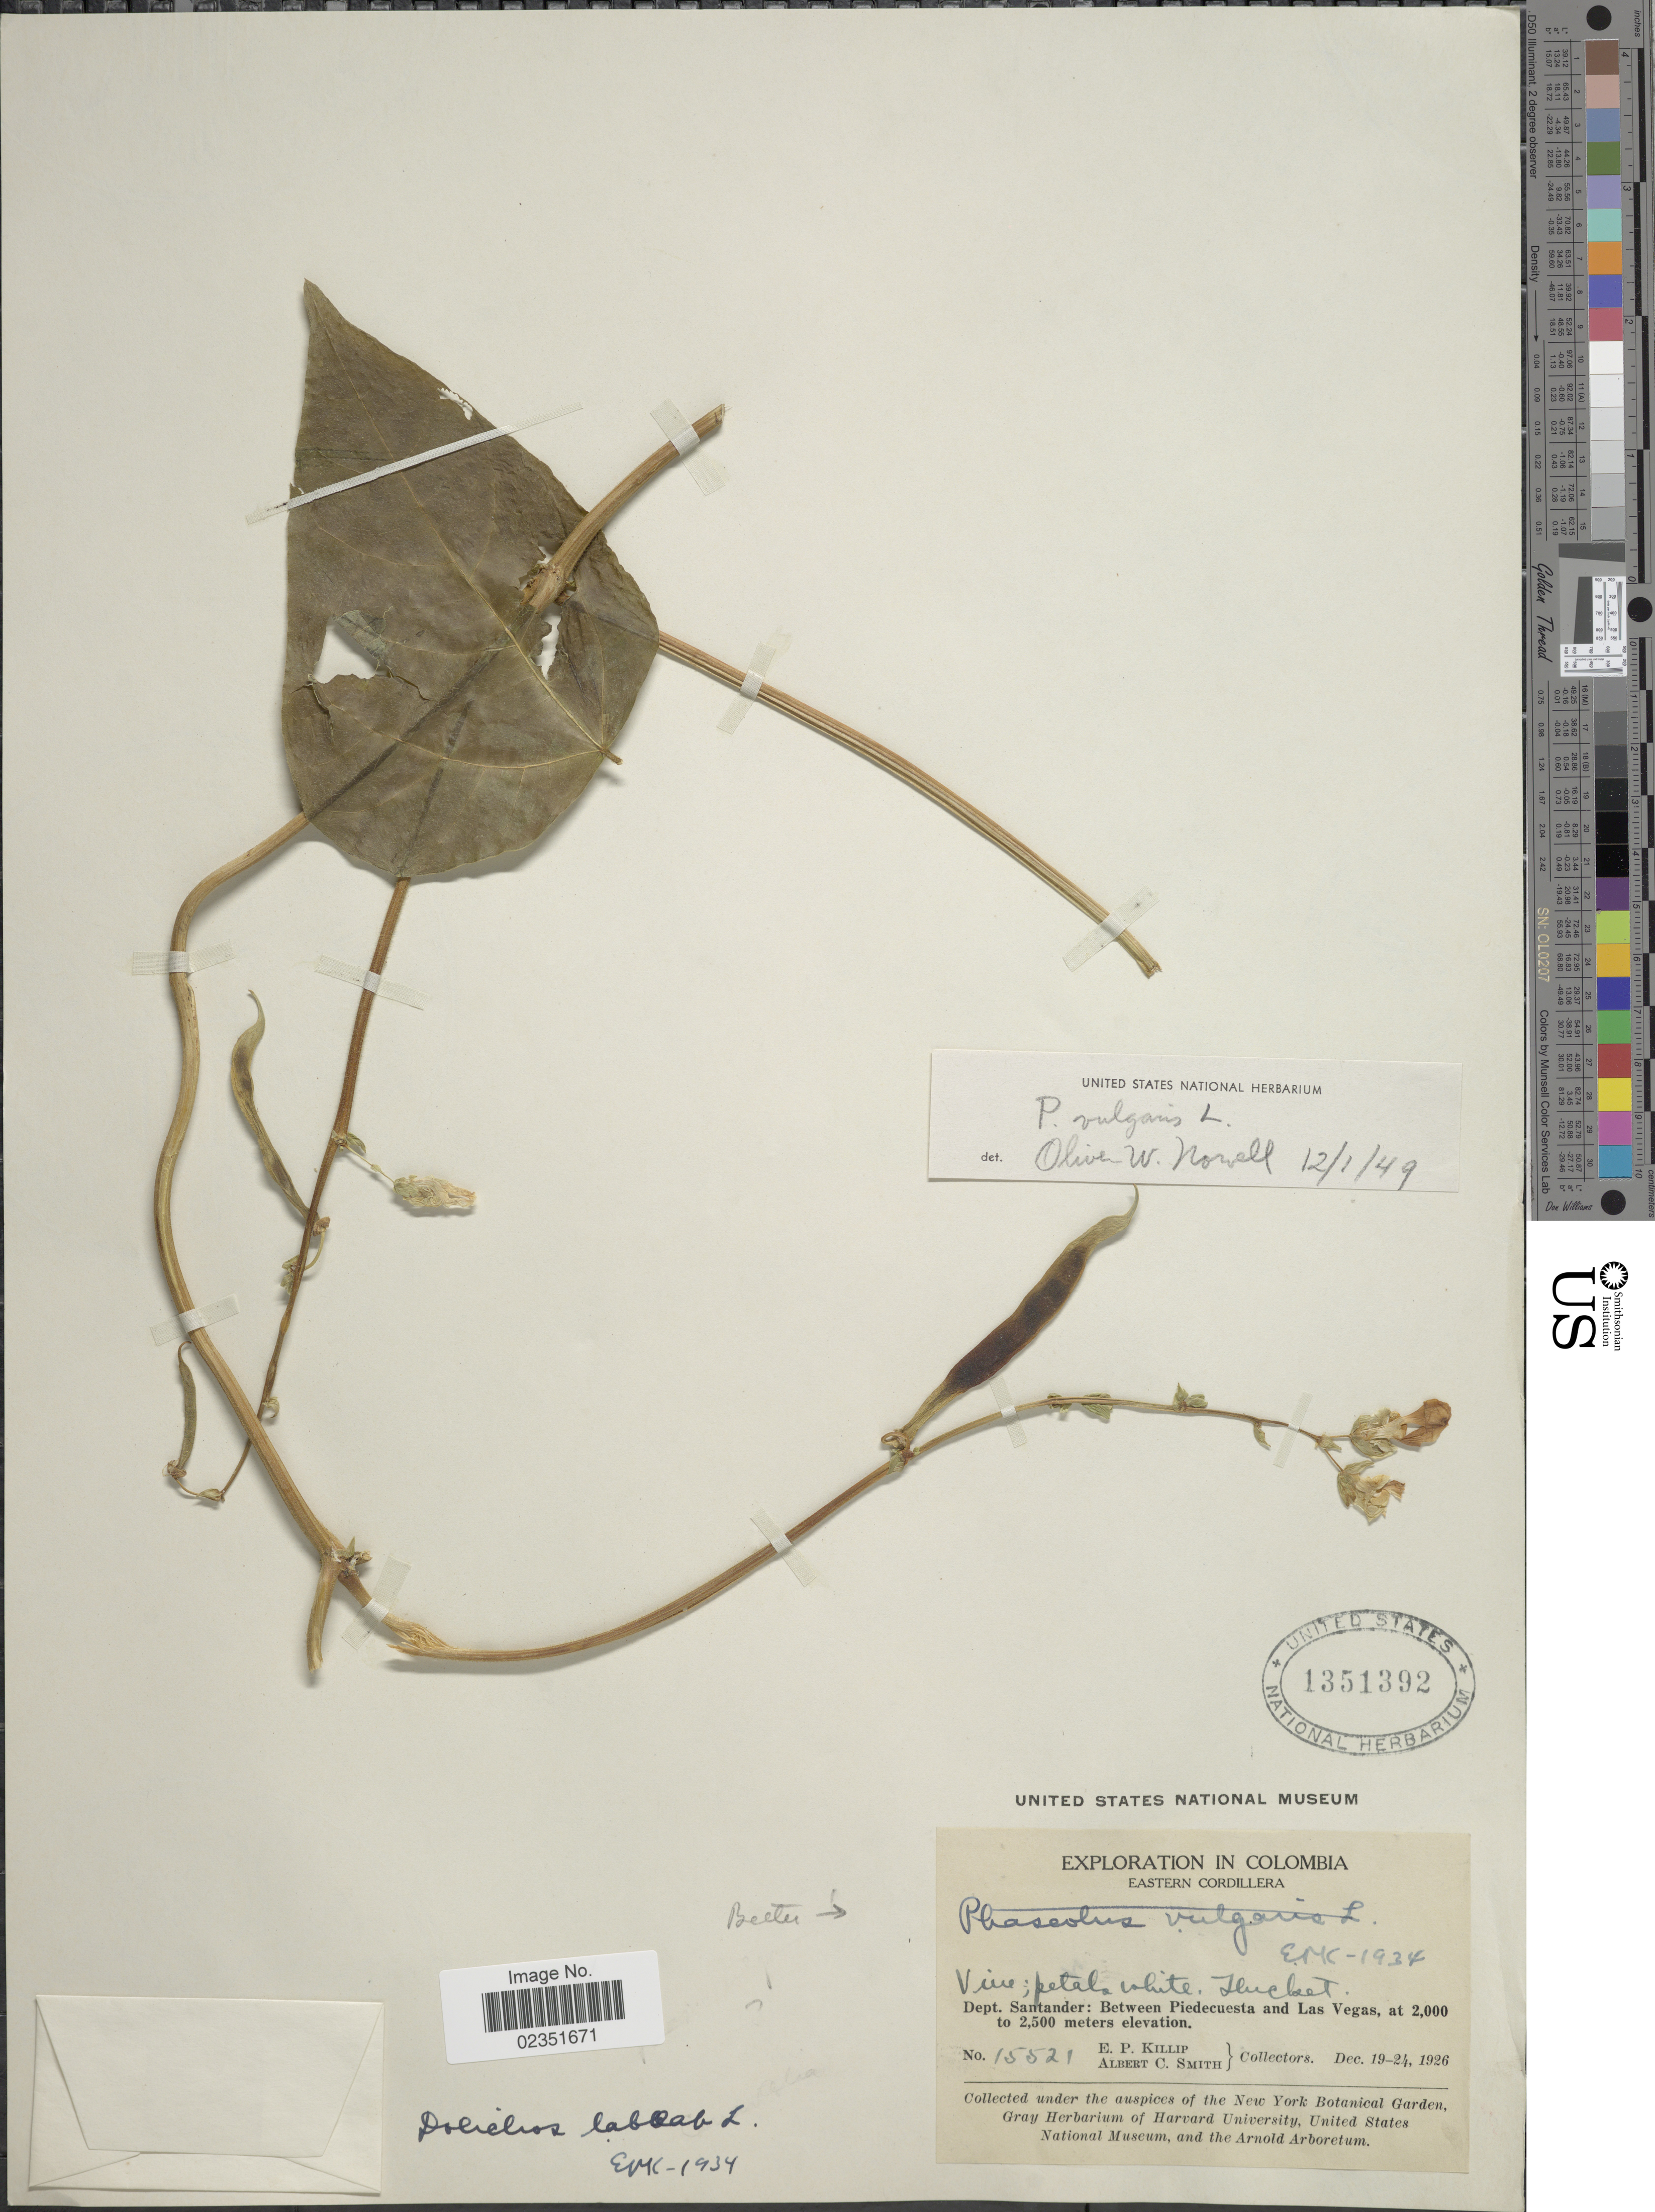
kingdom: Plantae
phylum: Tracheophyta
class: Magnoliopsida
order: Fabales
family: Fabaceae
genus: Phaseolus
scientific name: Phaseolus vulgaris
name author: L.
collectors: E. P. Killip & A. C. Smith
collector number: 15521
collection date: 1926-12-19/1926-12-24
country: Colombia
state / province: Santander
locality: Eastern Cordillera, Between Piedecuesta and Las Vegas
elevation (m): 2000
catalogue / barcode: US 1351392